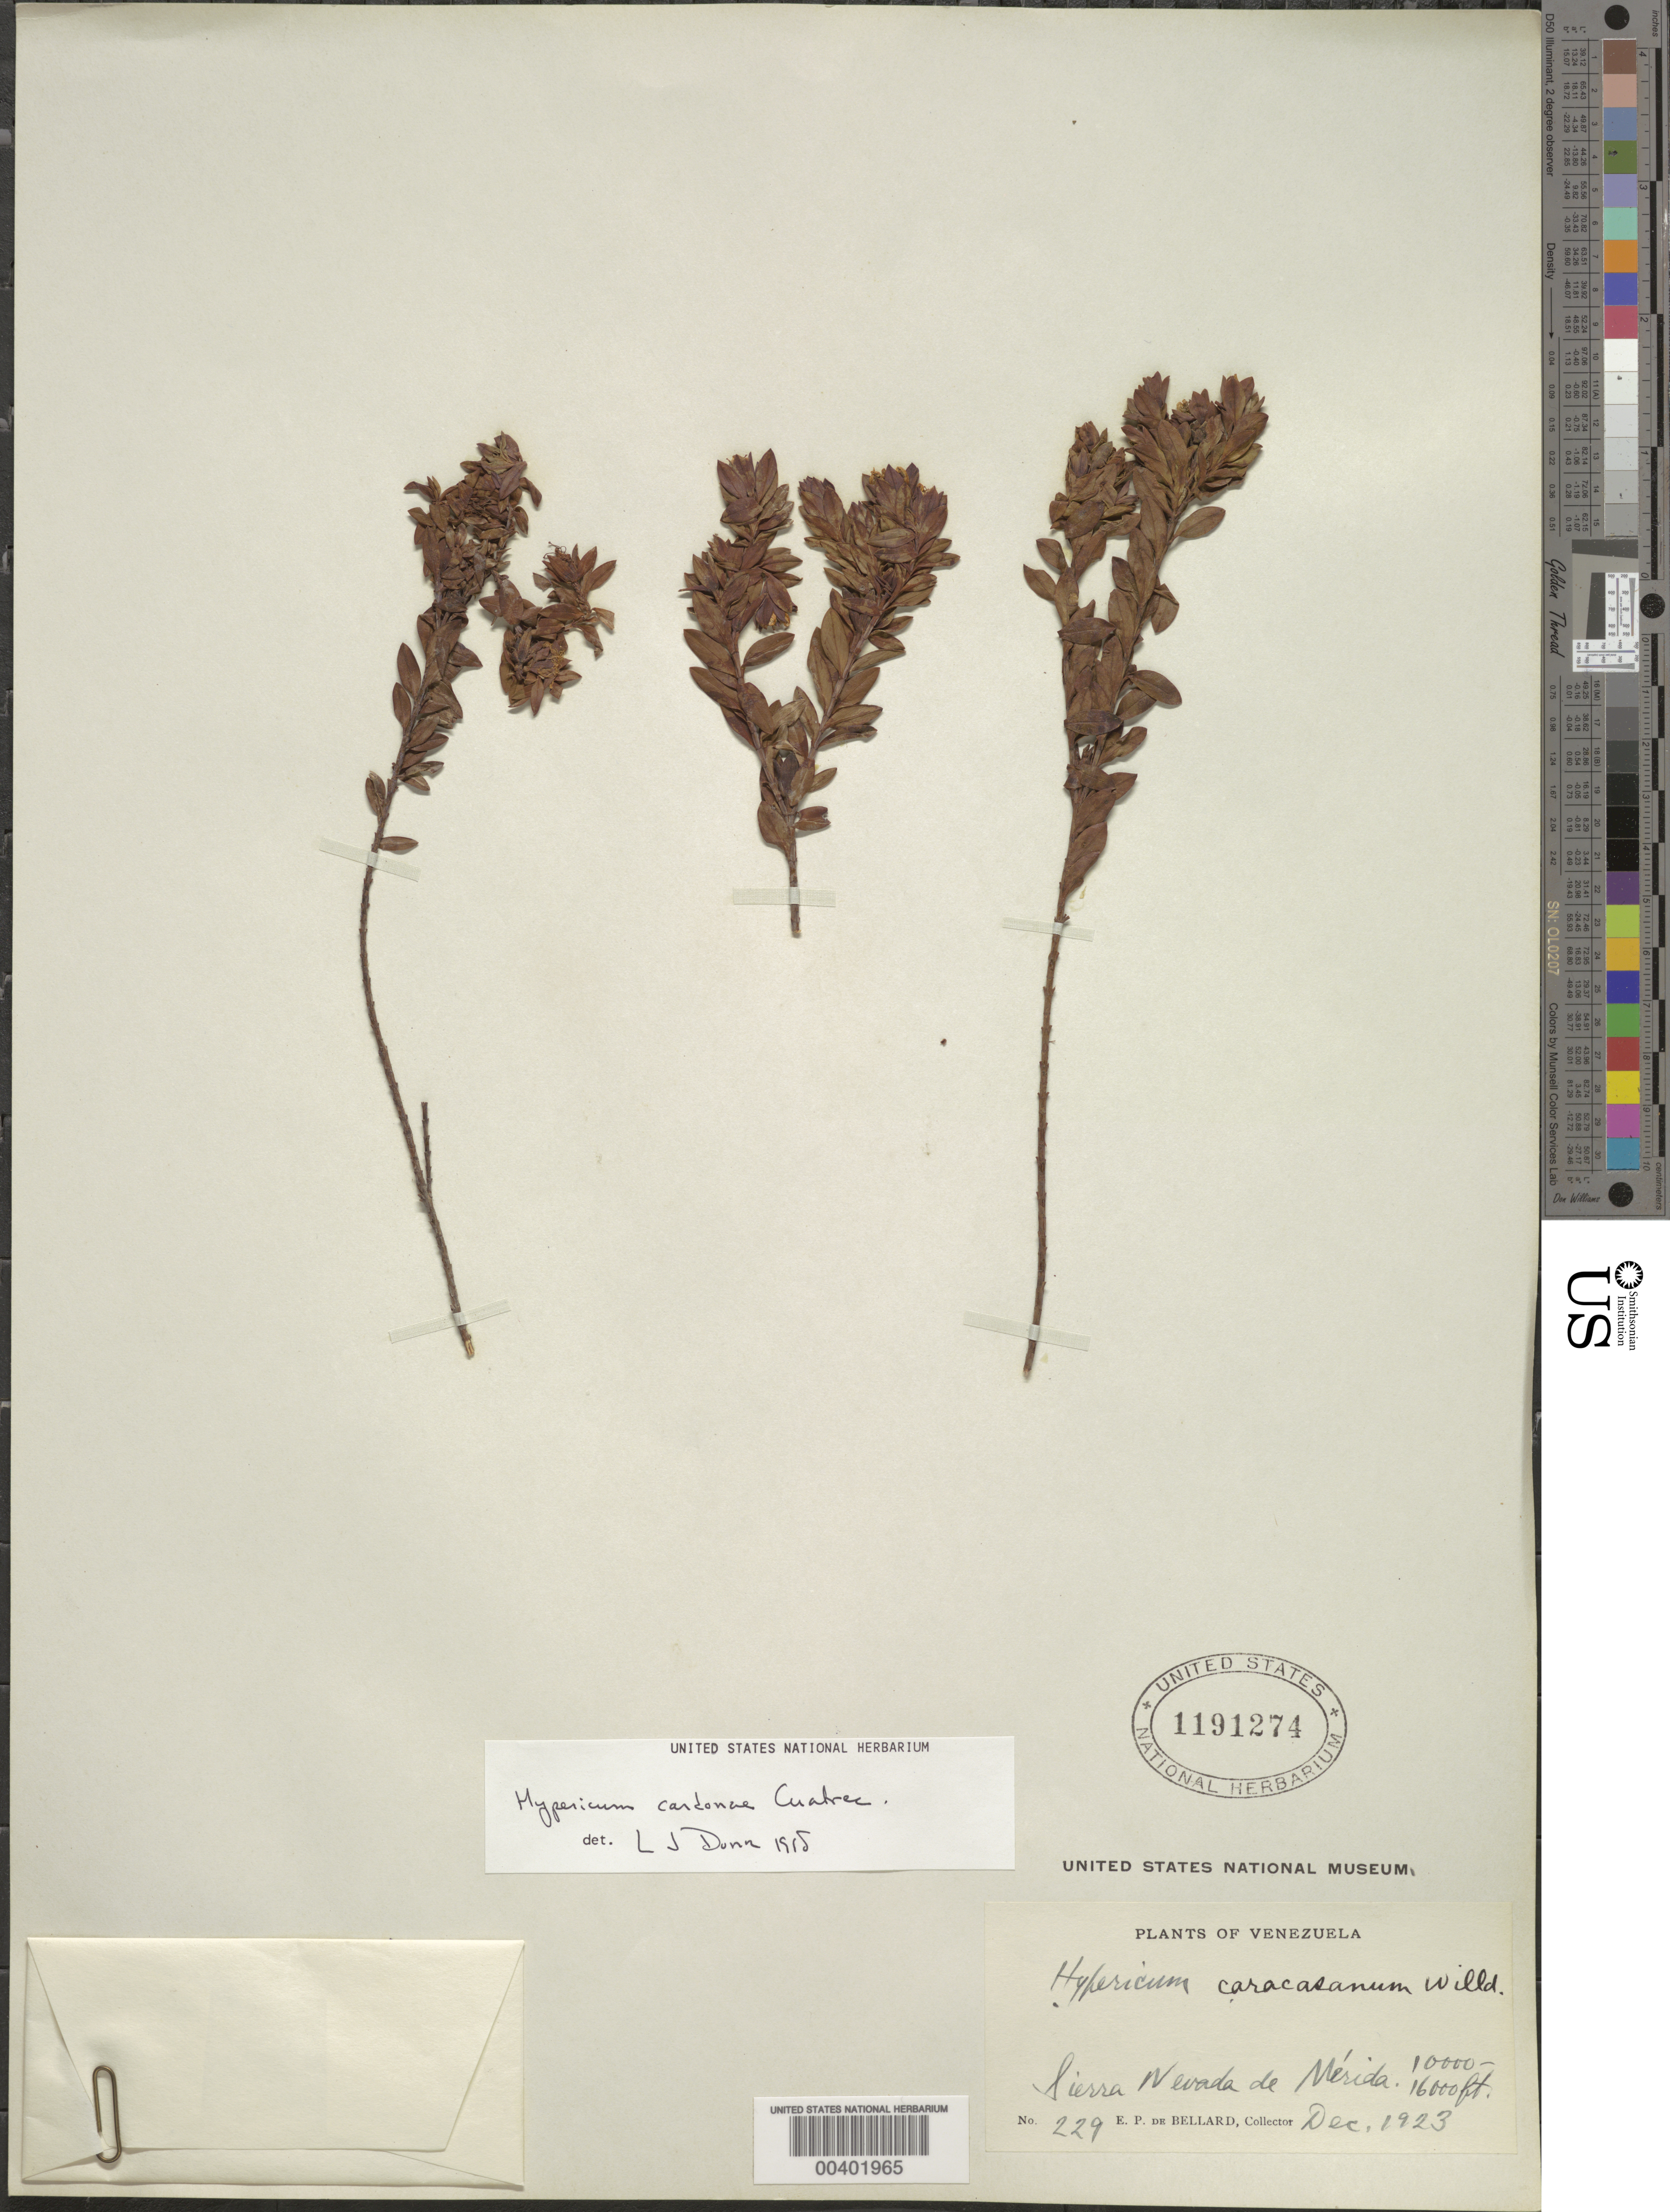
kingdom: Plantae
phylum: Tracheophyta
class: Magnoliopsida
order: Malpighiales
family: Hypericaceae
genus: Hypericum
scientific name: Hypericum cardonae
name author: Cuatrec.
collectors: E. Bellard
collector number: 229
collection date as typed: Dec 1923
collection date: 1923-12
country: Venezuela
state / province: Mérida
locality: Sierra Nevada de Mérida.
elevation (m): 3048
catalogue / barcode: US 1191274